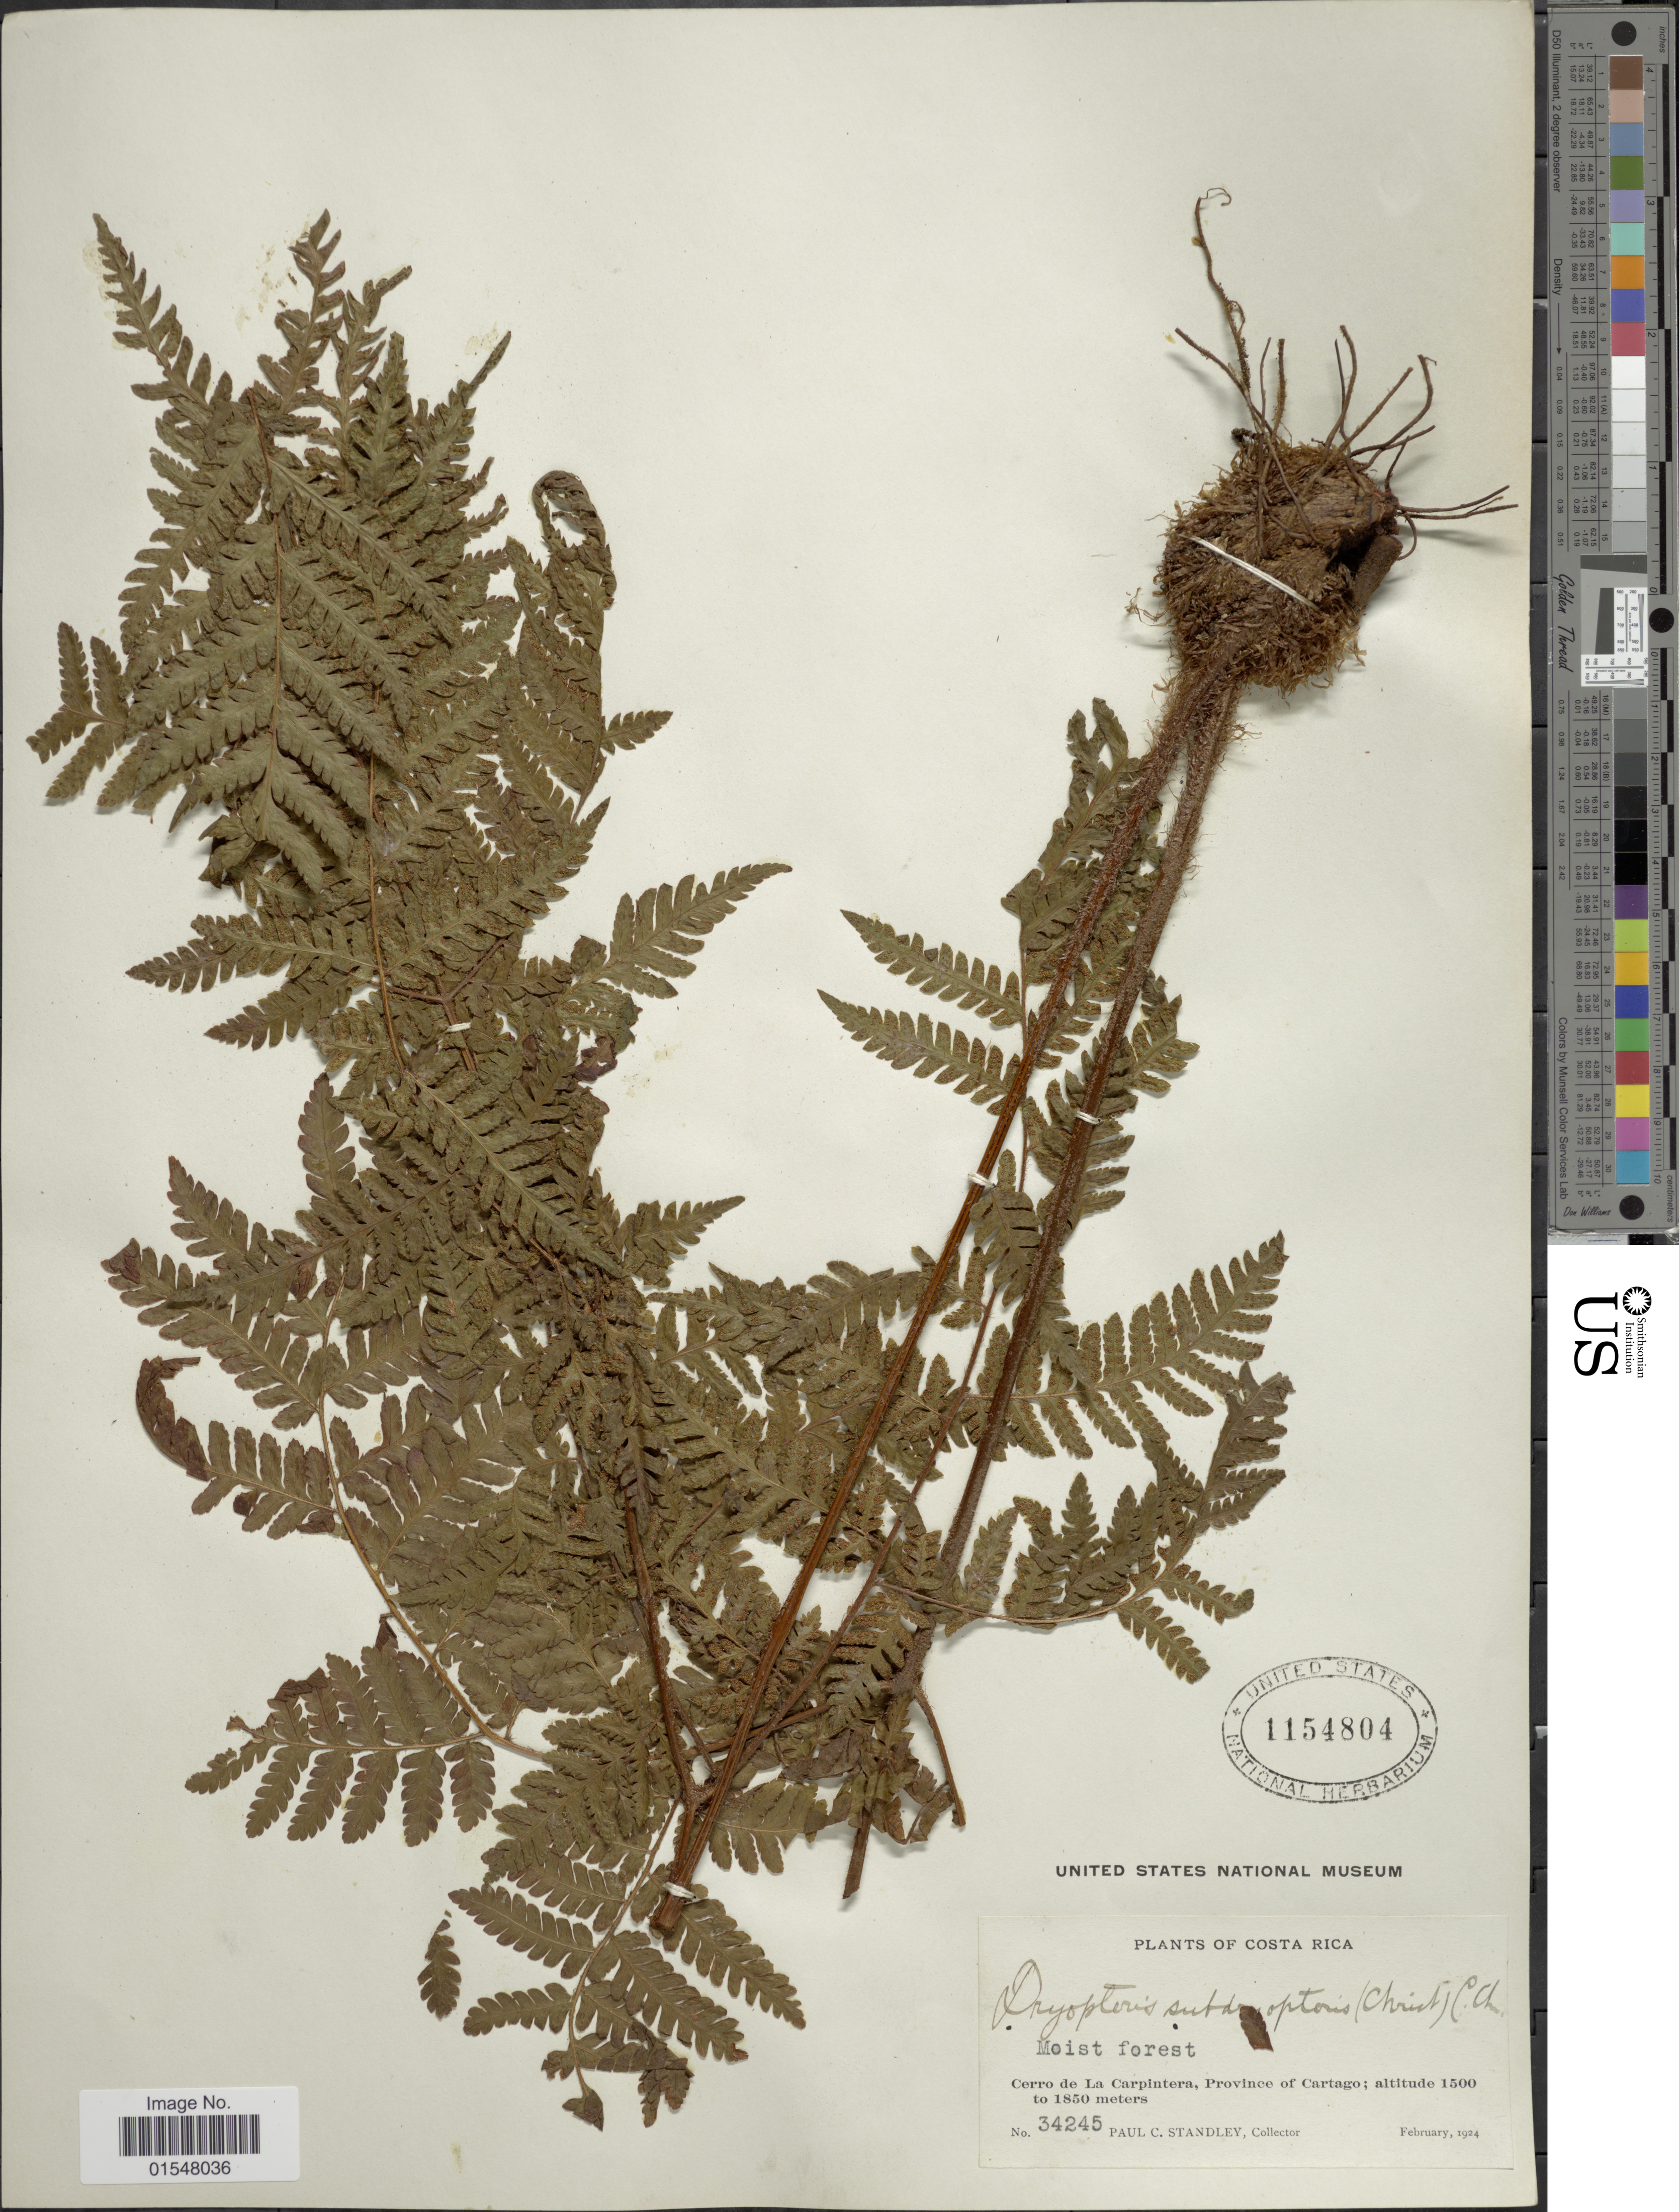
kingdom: Plantae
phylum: Tracheophyta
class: Polypodiopsida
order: Polypodiales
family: Dryopteridaceae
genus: Ctenitis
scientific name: Ctenitis subdryopteris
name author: (Christ) Lellinger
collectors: P. C. Standley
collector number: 34245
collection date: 1924-02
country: Costa Rica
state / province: Cartago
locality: Cerro de La Carpintera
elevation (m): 1500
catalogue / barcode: US 1154804